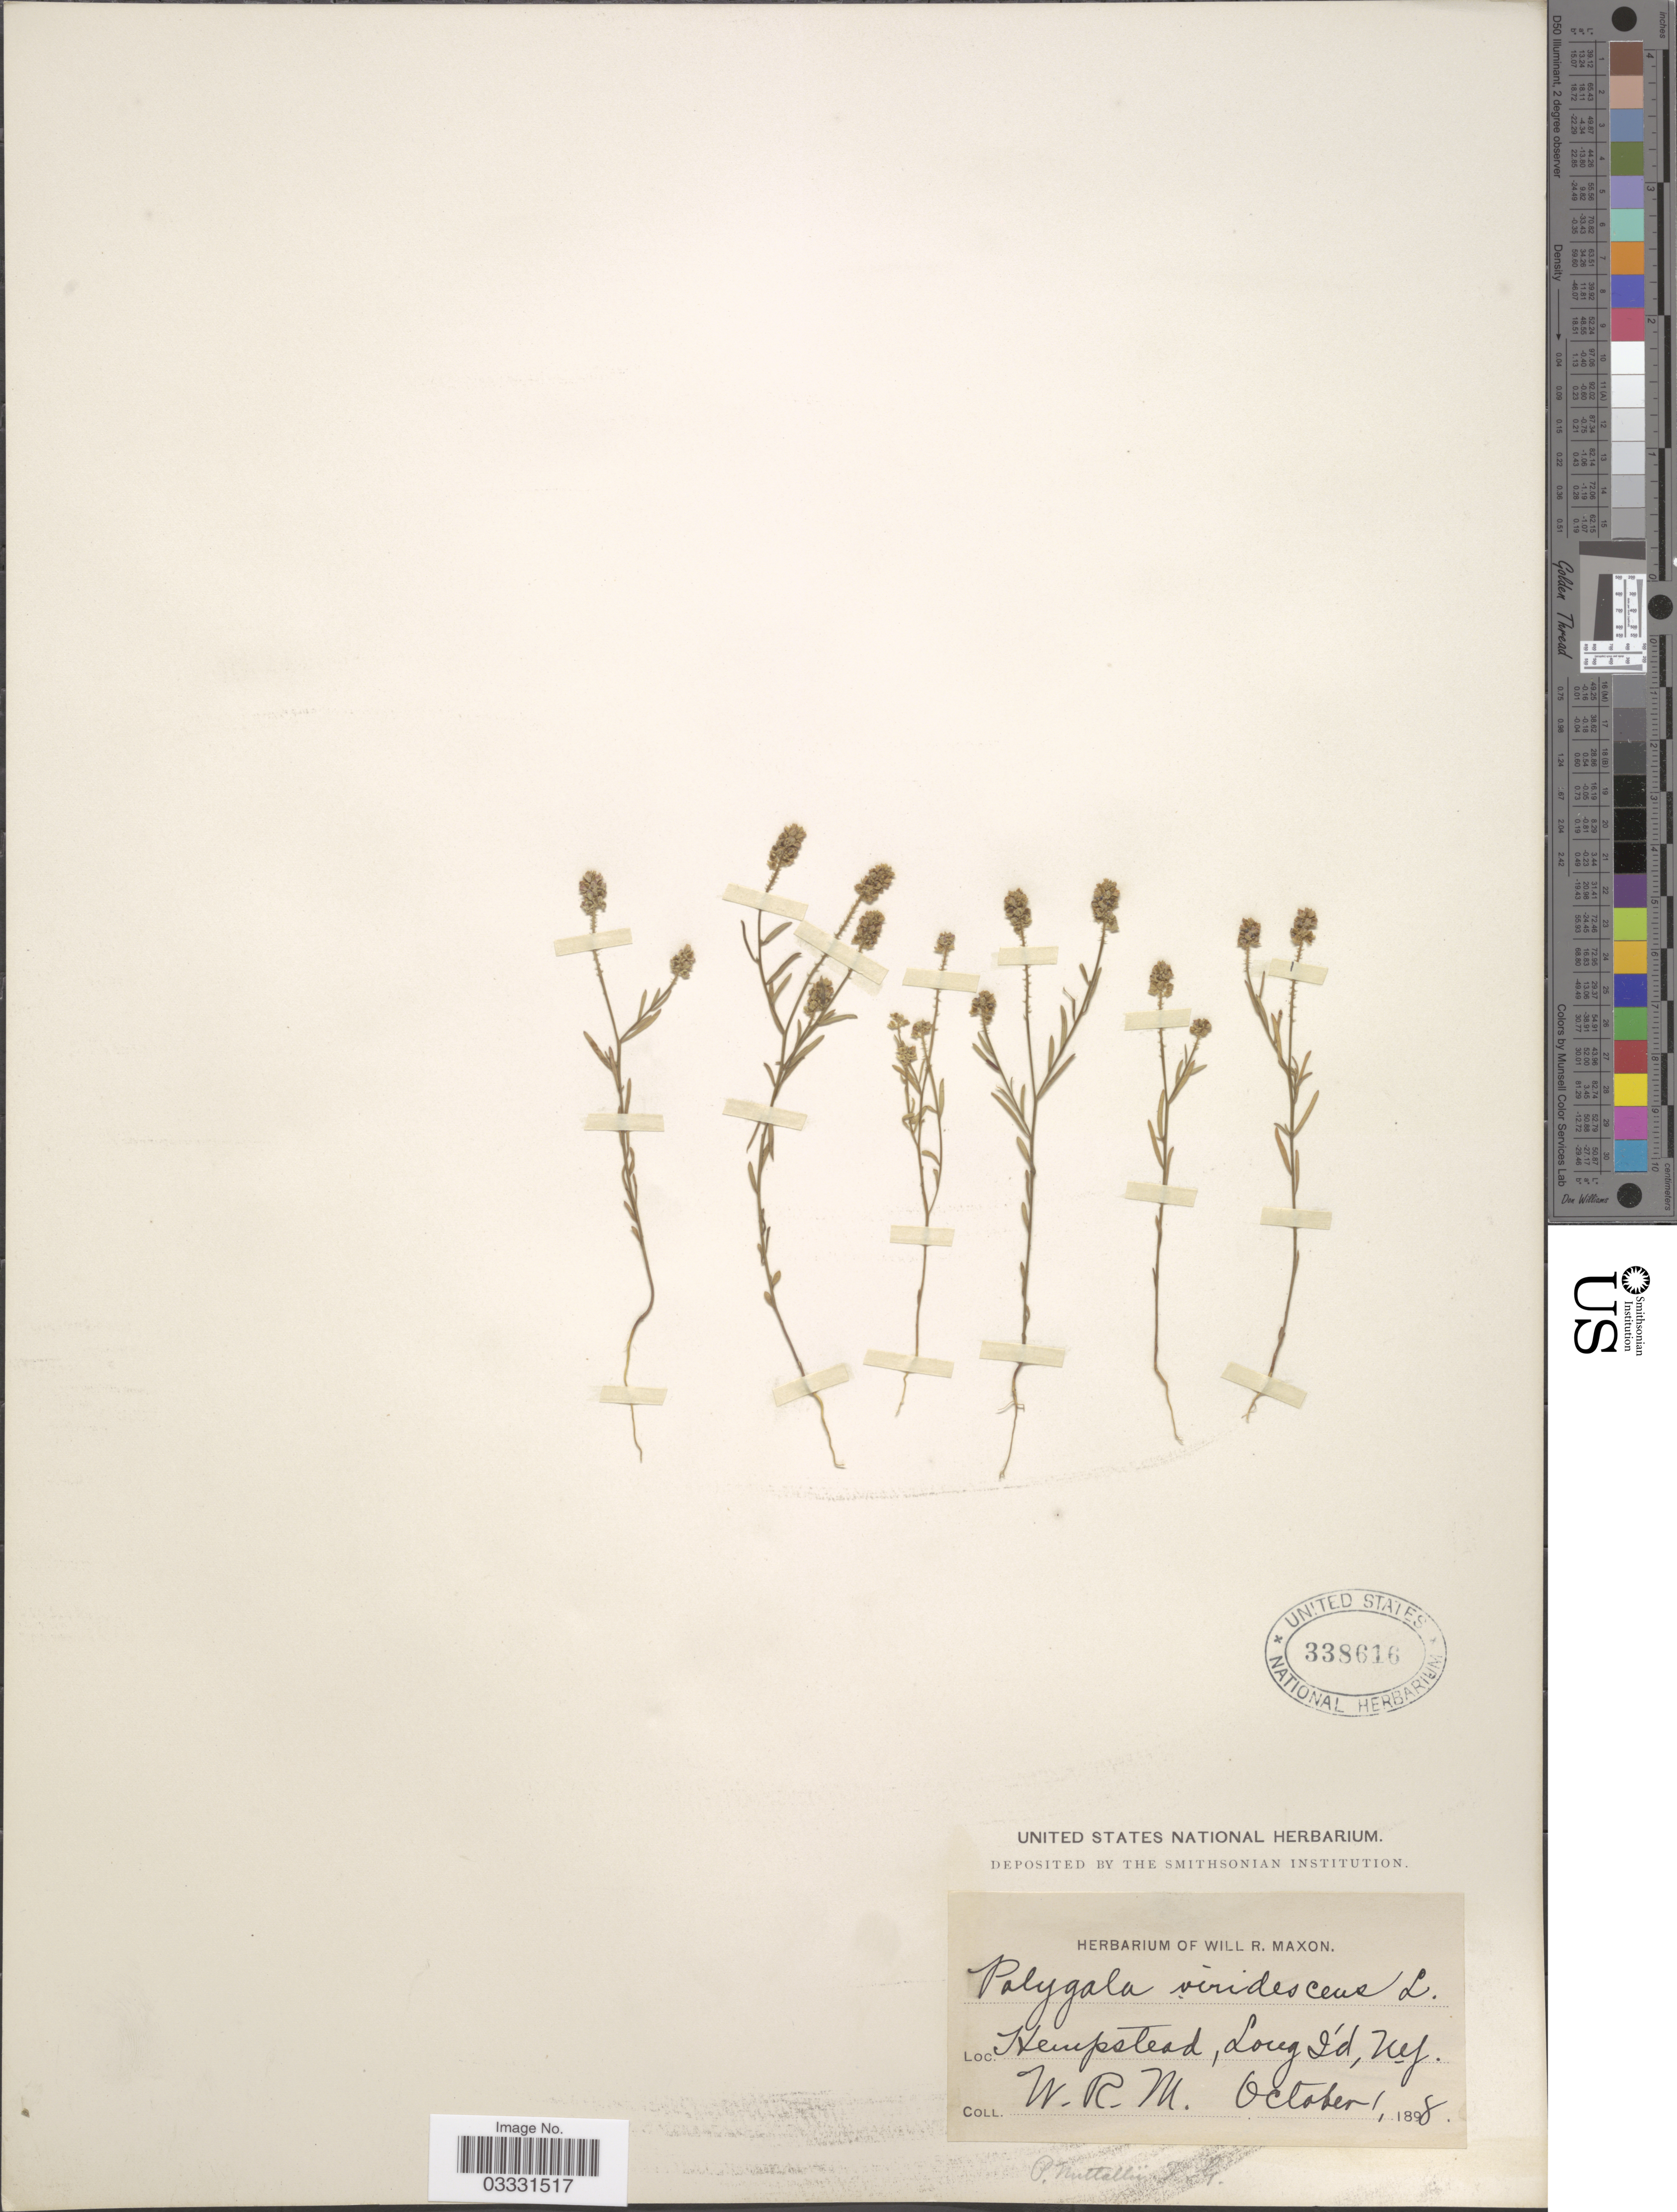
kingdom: Plantae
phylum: Tracheophyta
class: Magnoliopsida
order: Fabales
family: Polygalaceae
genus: Polygala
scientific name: Polygala nuttallii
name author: Torr. & A. Gray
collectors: W. R. Maxon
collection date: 1898-10-01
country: United States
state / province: New York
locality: Hempstead, Long I'd.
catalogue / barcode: US 338616